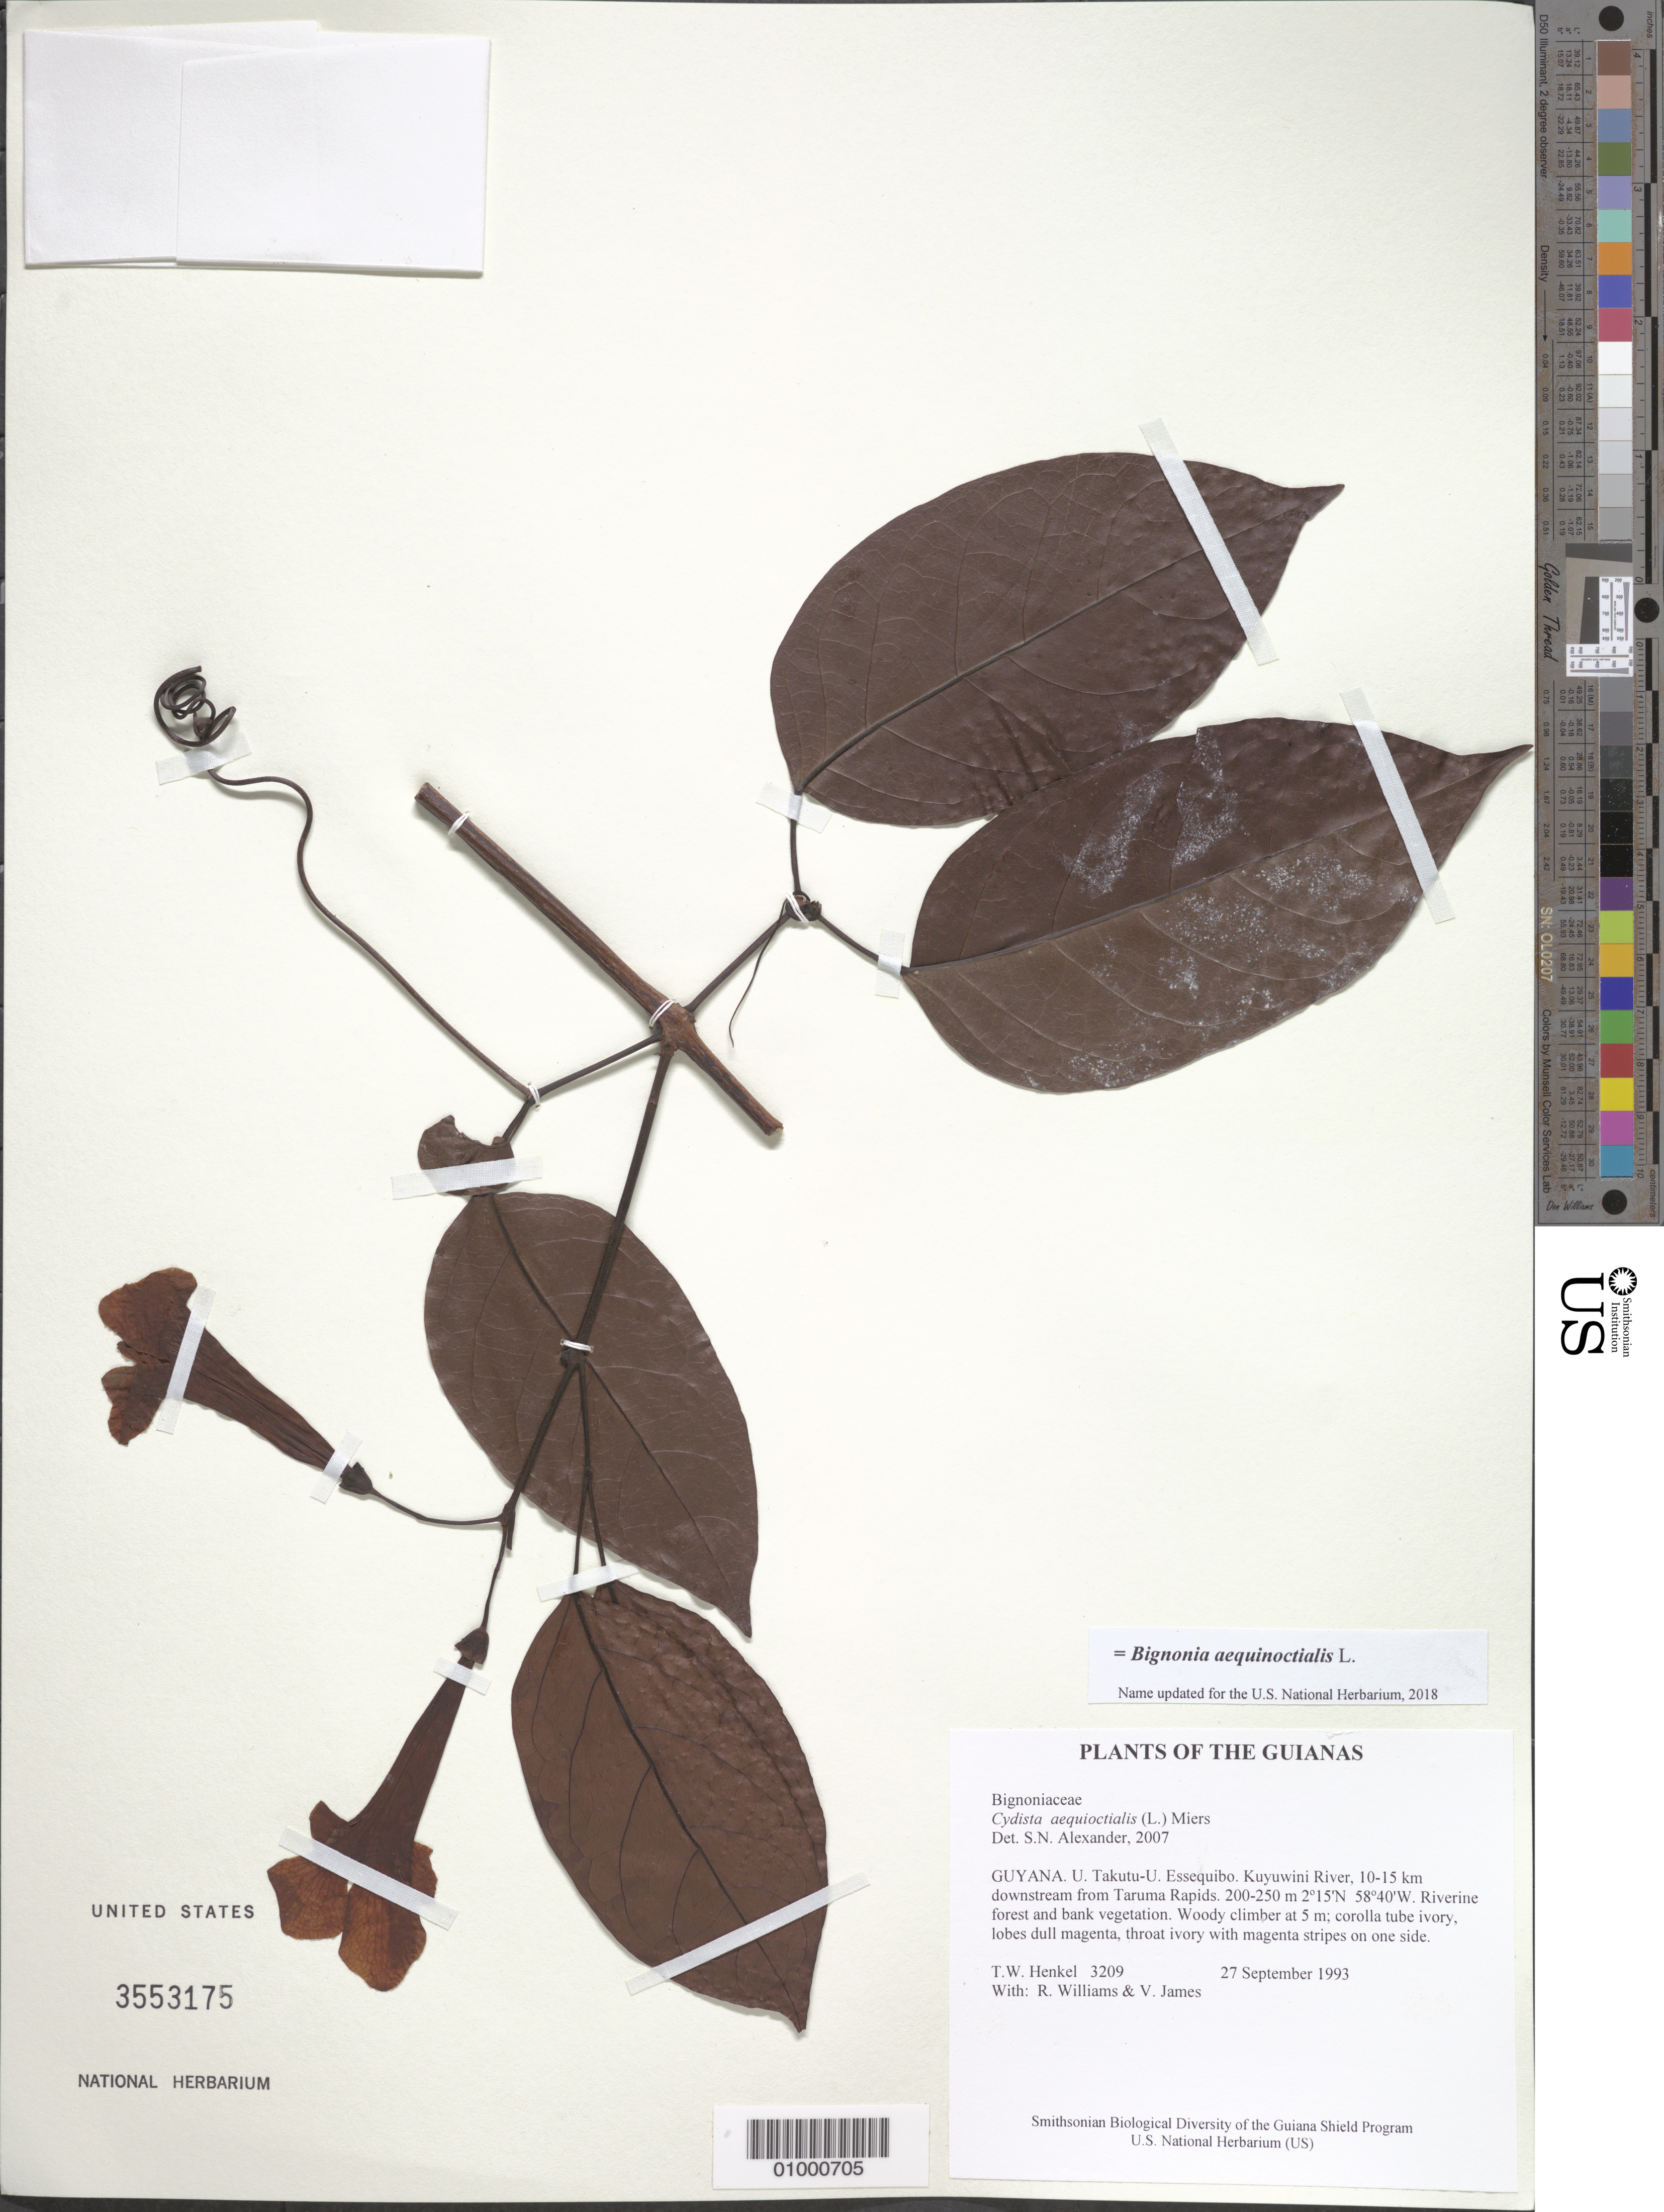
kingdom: Plantae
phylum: Tracheophyta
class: Magnoliopsida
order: Lamiales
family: Bignoniaceae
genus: Bignonia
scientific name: Bignonia aequinoctialis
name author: L.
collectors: T. Henkel, R. Williams & V. James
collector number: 3209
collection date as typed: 27 September 1993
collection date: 1993-09-27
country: Guyana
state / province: U. Takutu-U. Essequibo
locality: Kuyuwini River, 10-15 km downstream from Taruma Rapids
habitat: Riverine forest and bank vegetation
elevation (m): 200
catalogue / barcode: US 3553175